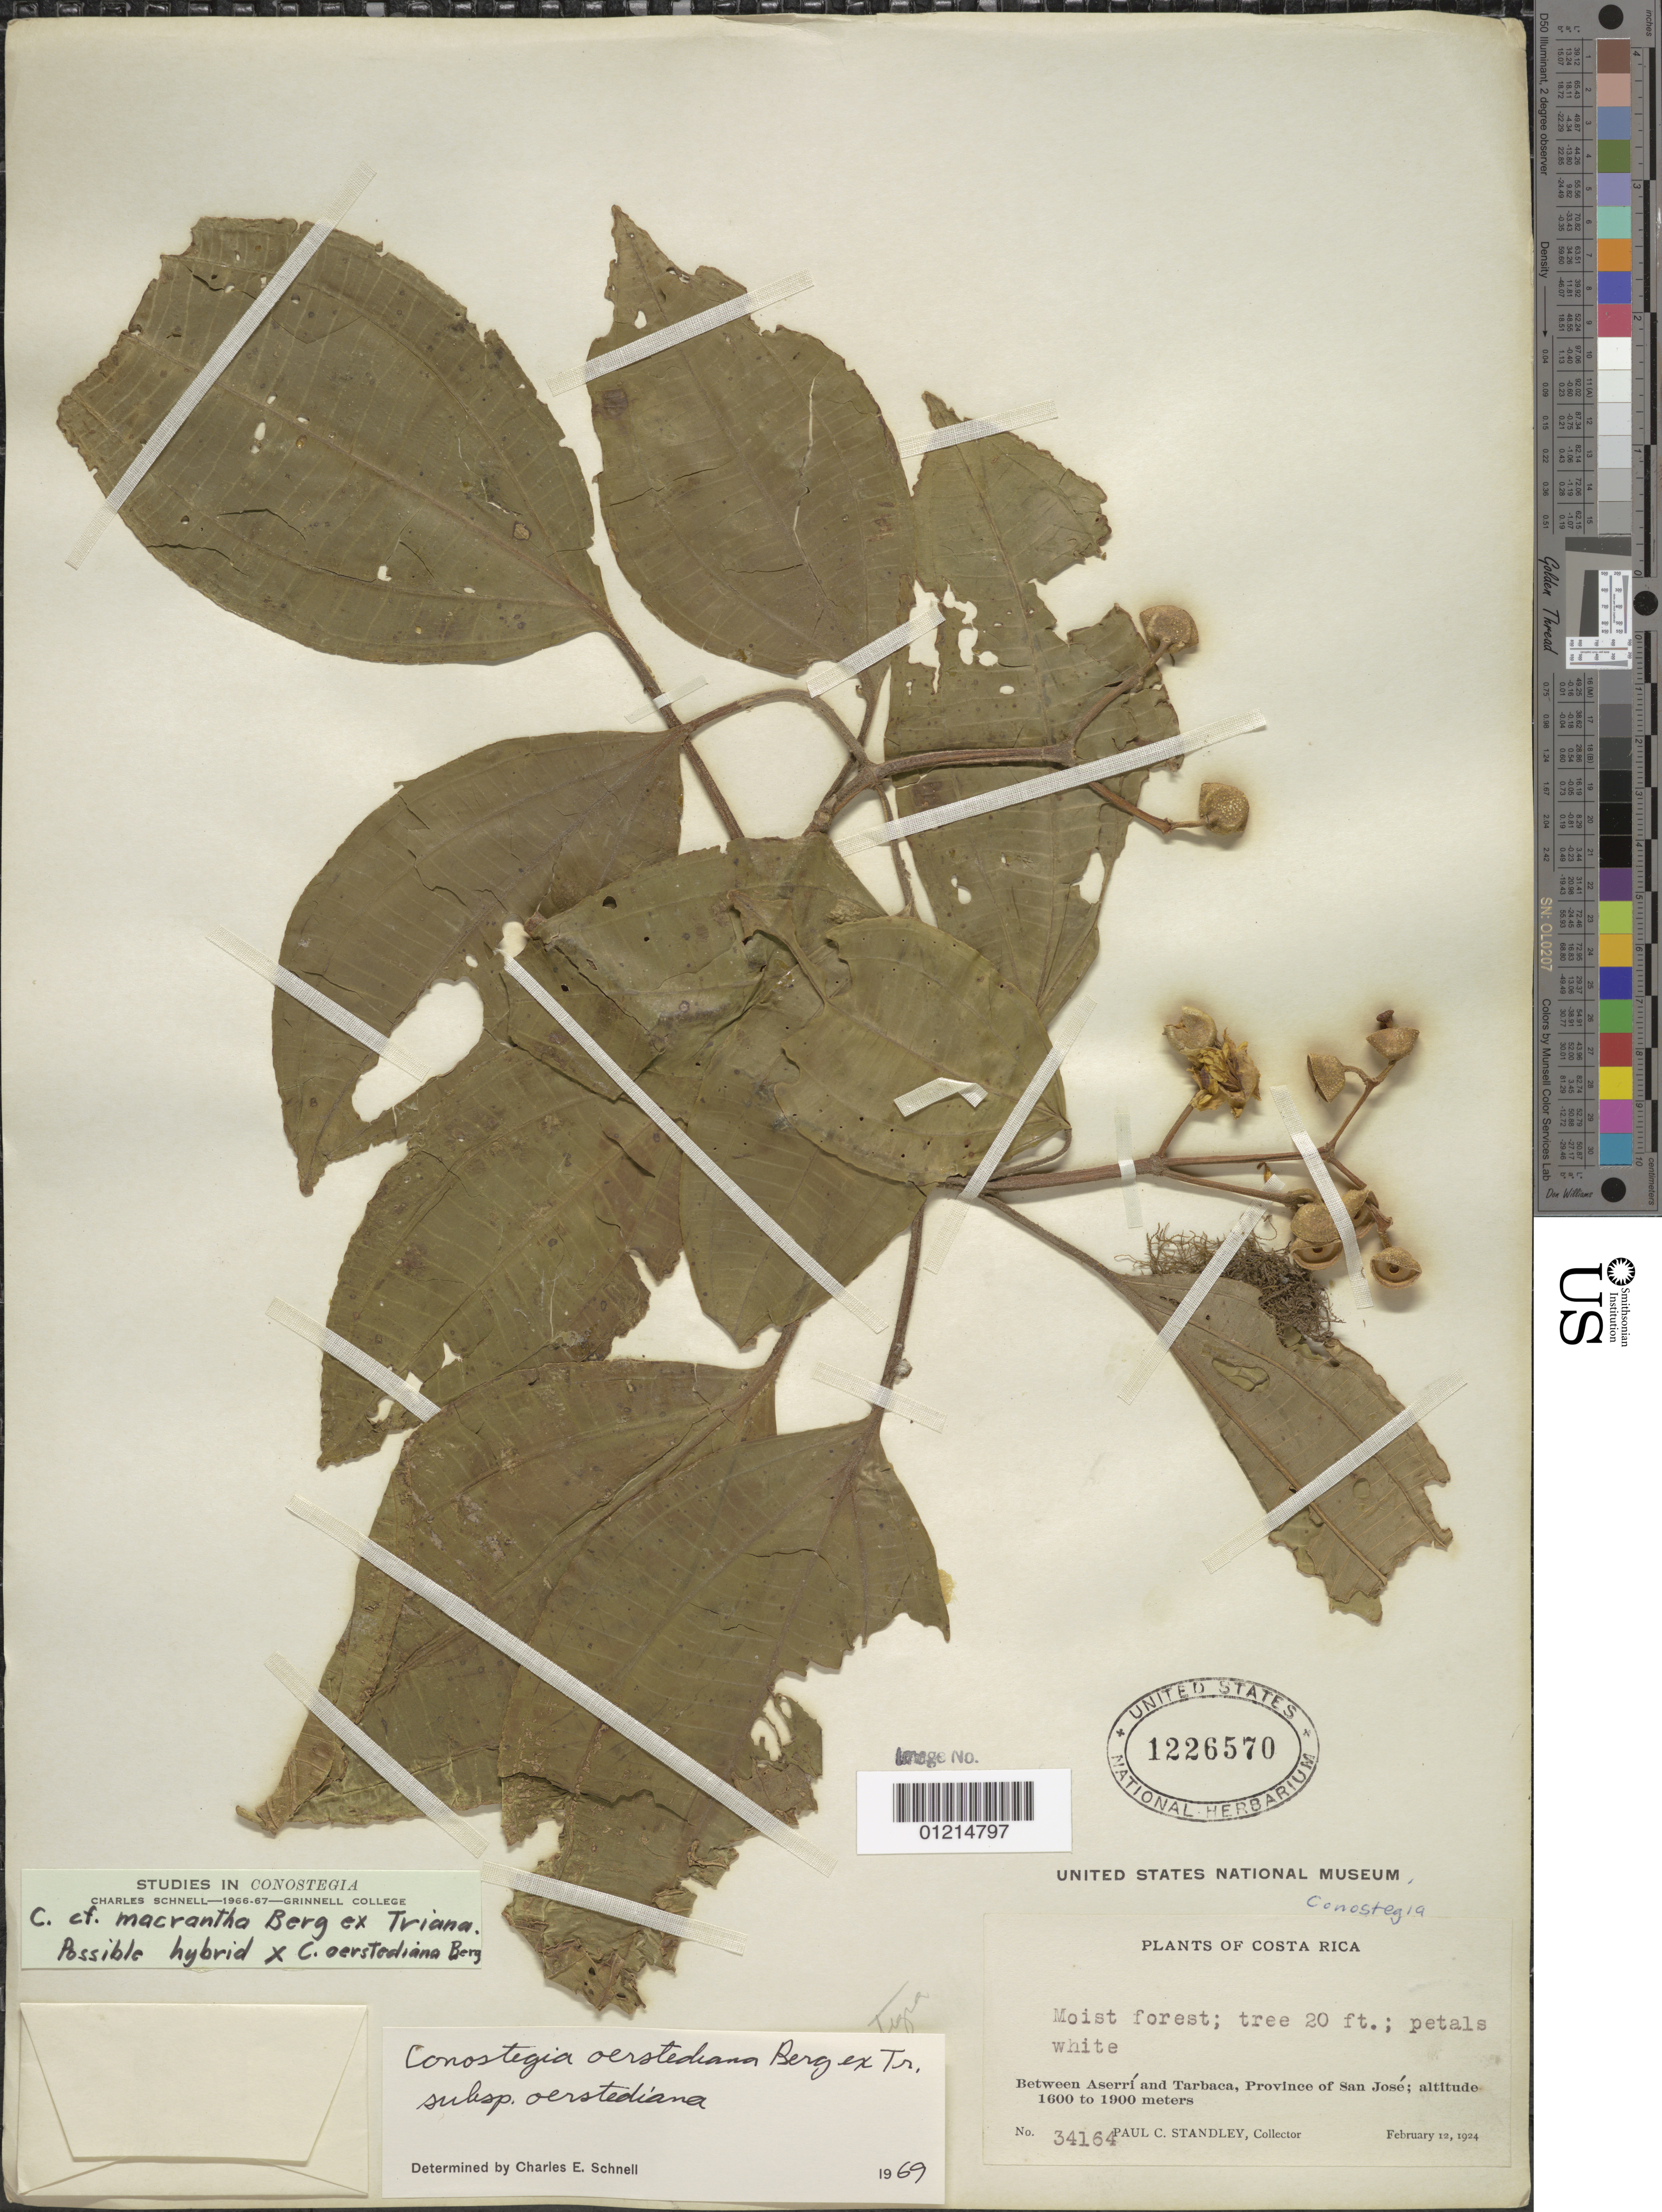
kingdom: Plantae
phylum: Tracheophyta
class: Magnoliopsida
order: Myrtales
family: Melastomataceae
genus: Conostegia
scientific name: Conostegia oerstediana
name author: O. Berg ex Triana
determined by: Schnell, C. E.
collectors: P. C. Standley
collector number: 34164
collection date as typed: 12 Feb 1924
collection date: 1924-02-12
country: Costa Rica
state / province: San José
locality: Between Aserri and Tarbaca.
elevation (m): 1600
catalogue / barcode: US 1226570